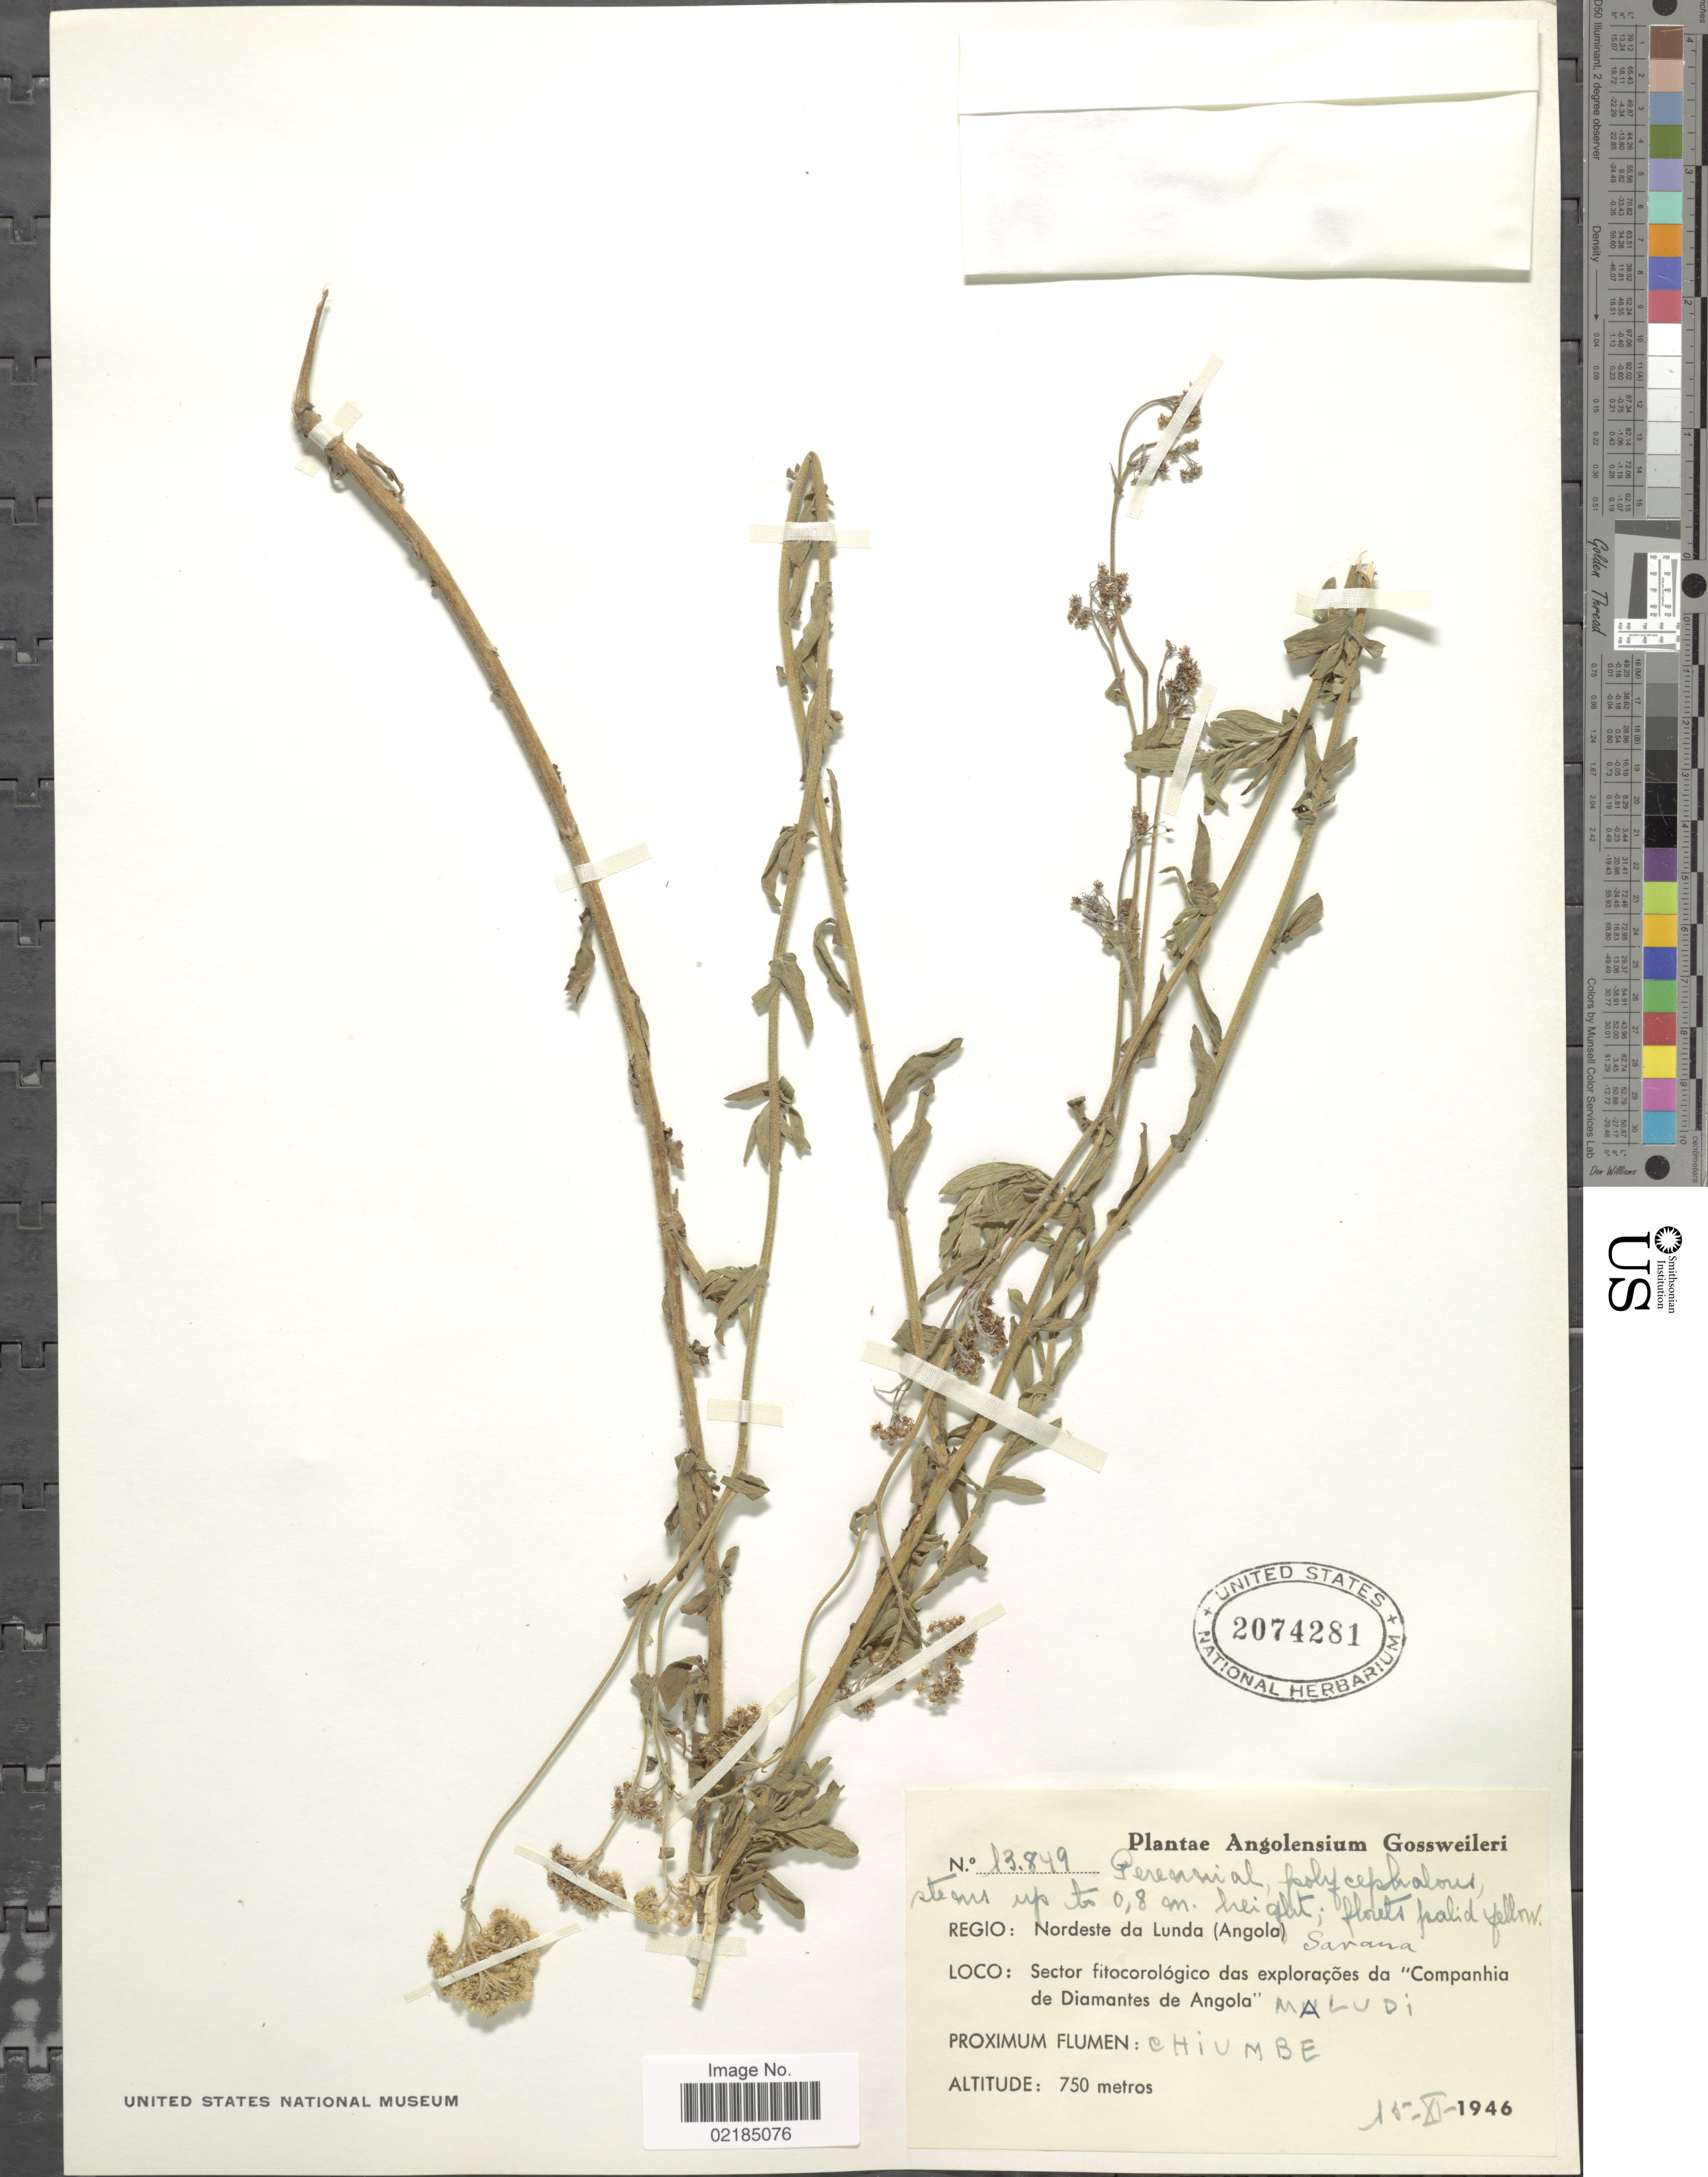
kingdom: Plantae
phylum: Tracheophyta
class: Magnoliopsida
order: Asterales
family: Asteraceae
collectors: A. Gossweiler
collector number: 13849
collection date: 1946-11-15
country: Angola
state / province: Lunda Norte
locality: Nordeste da Lunda (Angola). Sector fitocorológico das explorações da "Companhia de Diamantes de Angola". Maludi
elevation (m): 750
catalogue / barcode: US 2074281